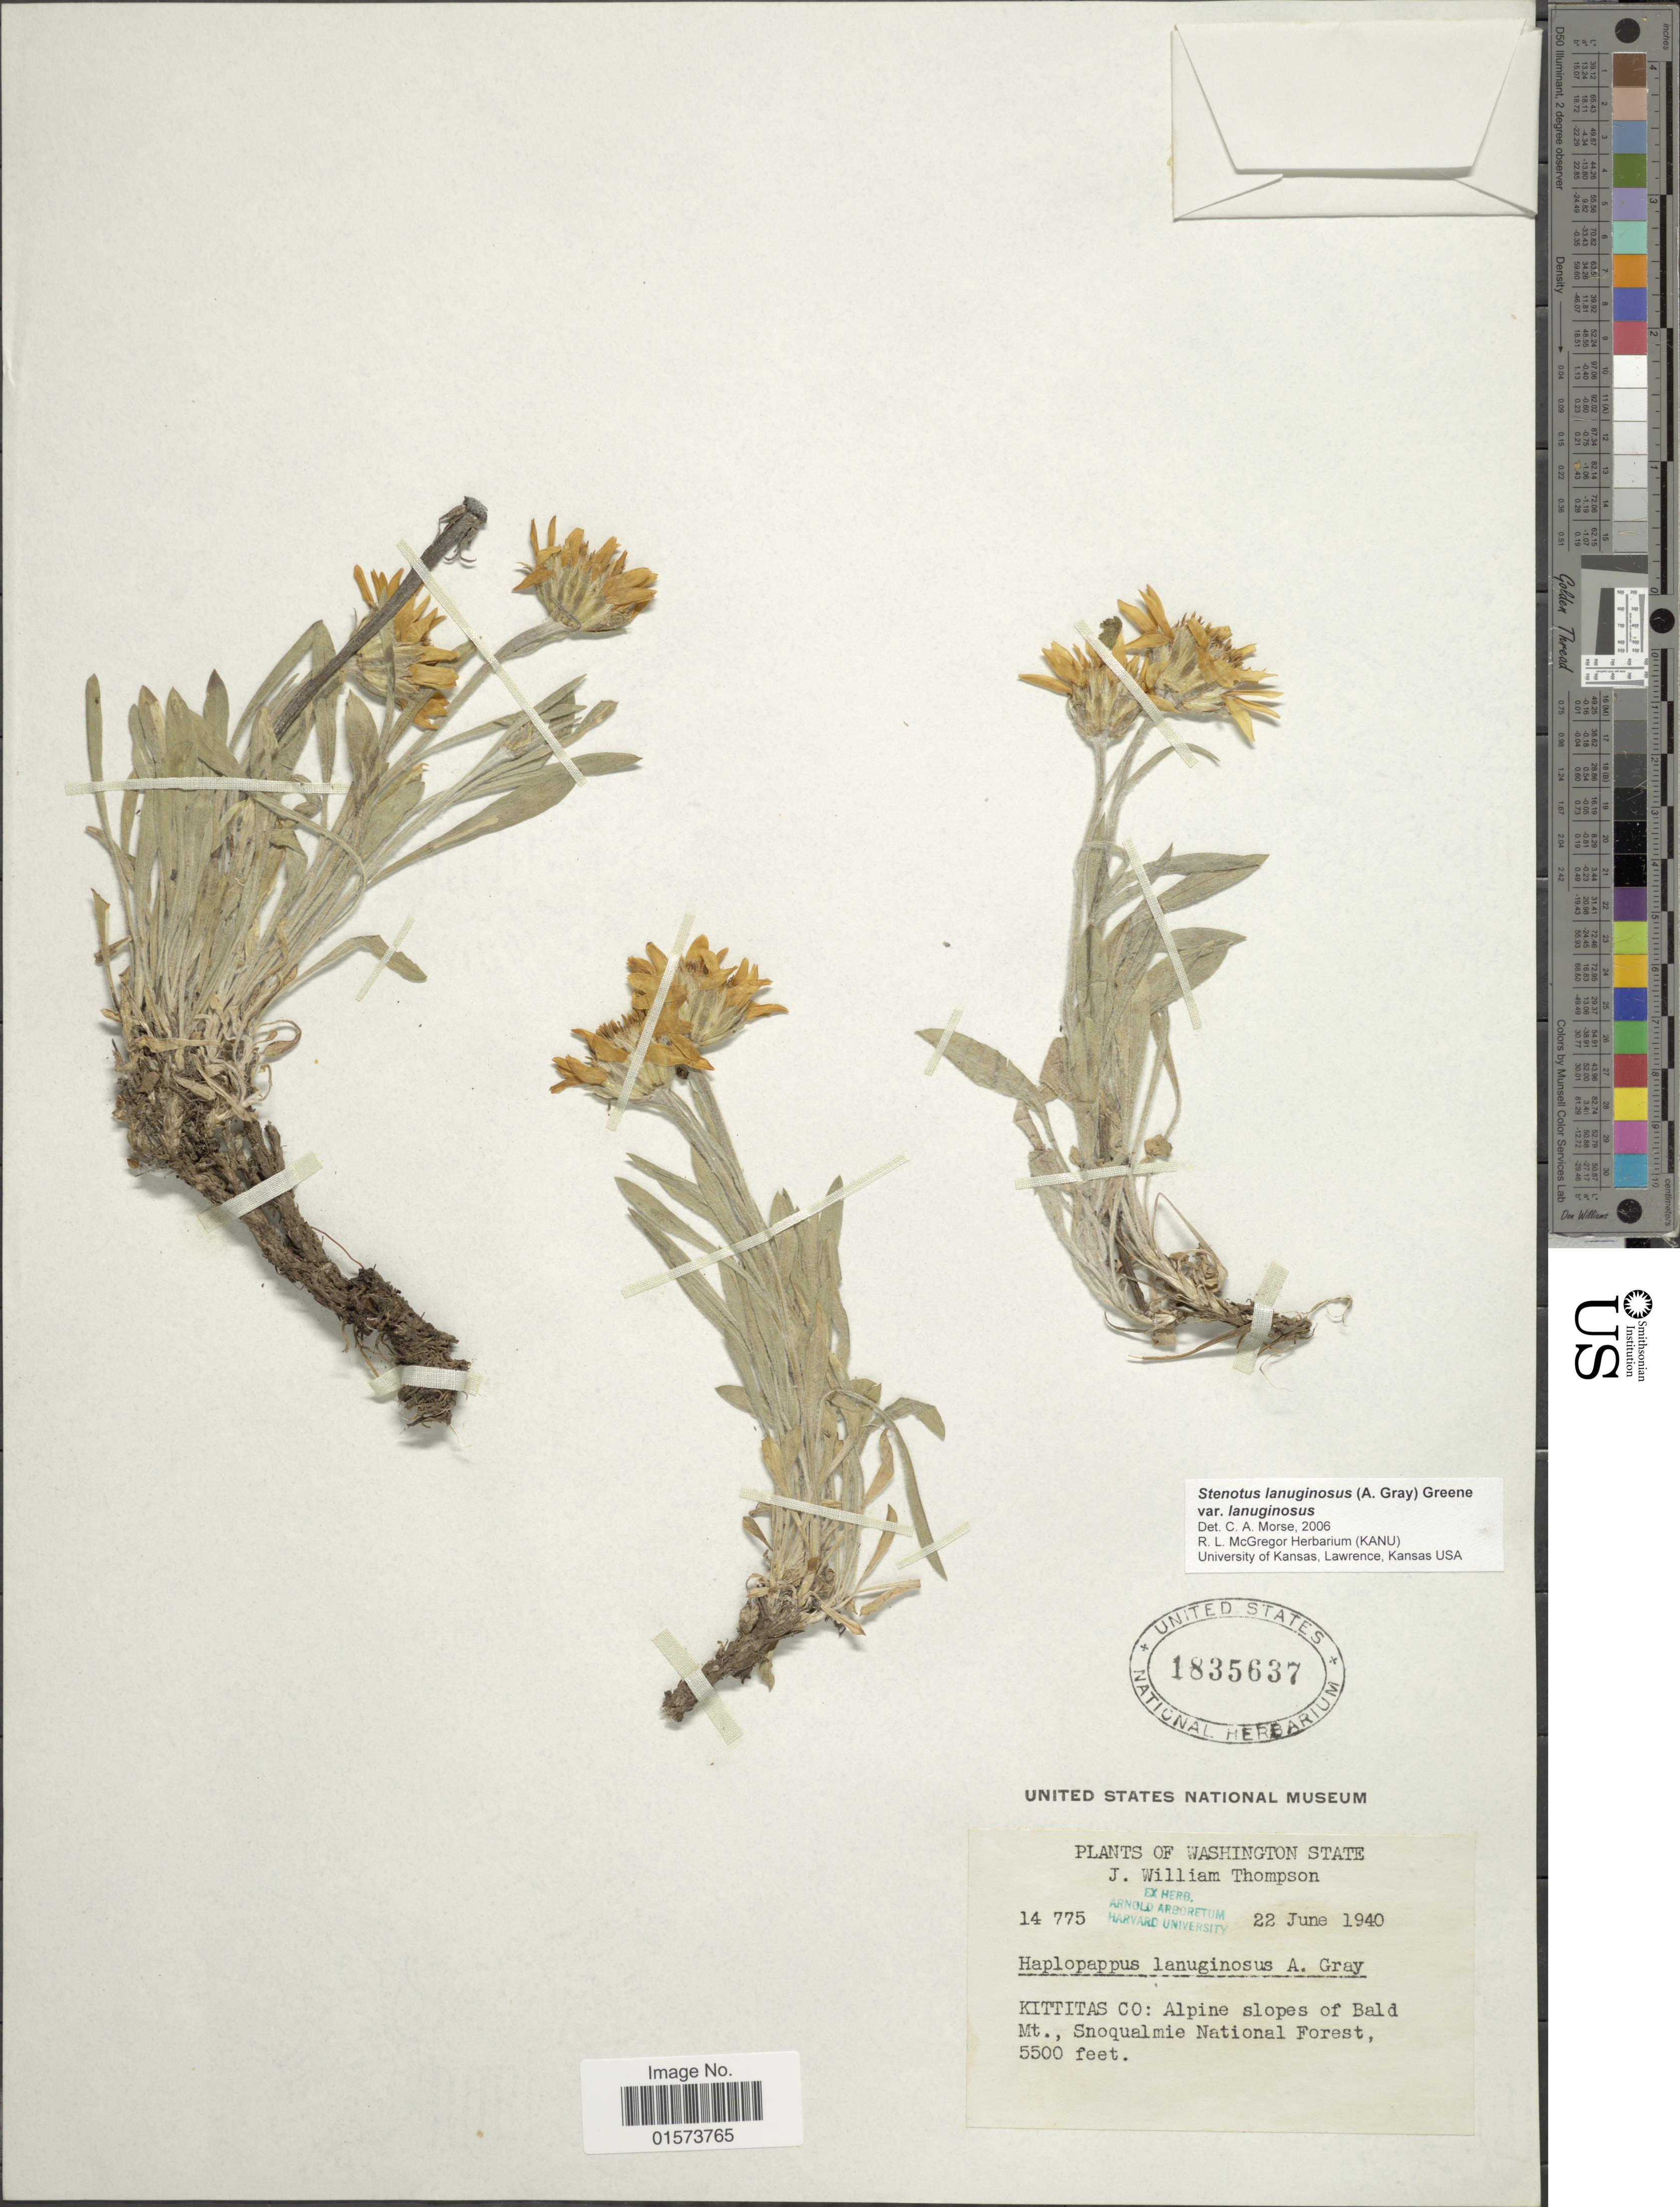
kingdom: Plantae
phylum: Tracheophyta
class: Magnoliopsida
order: Asterales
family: Asteraceae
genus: Stenotus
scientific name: Stenotus lanuginosus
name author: (A. Gray) Greene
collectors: J. W. Thompson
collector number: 14775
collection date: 1940-06-22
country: United States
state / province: Washington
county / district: Kittitas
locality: Kittitas Co: Alpine slopes of Bald Mt., Snoqualmie National Forest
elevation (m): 1676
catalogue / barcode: US 1835637